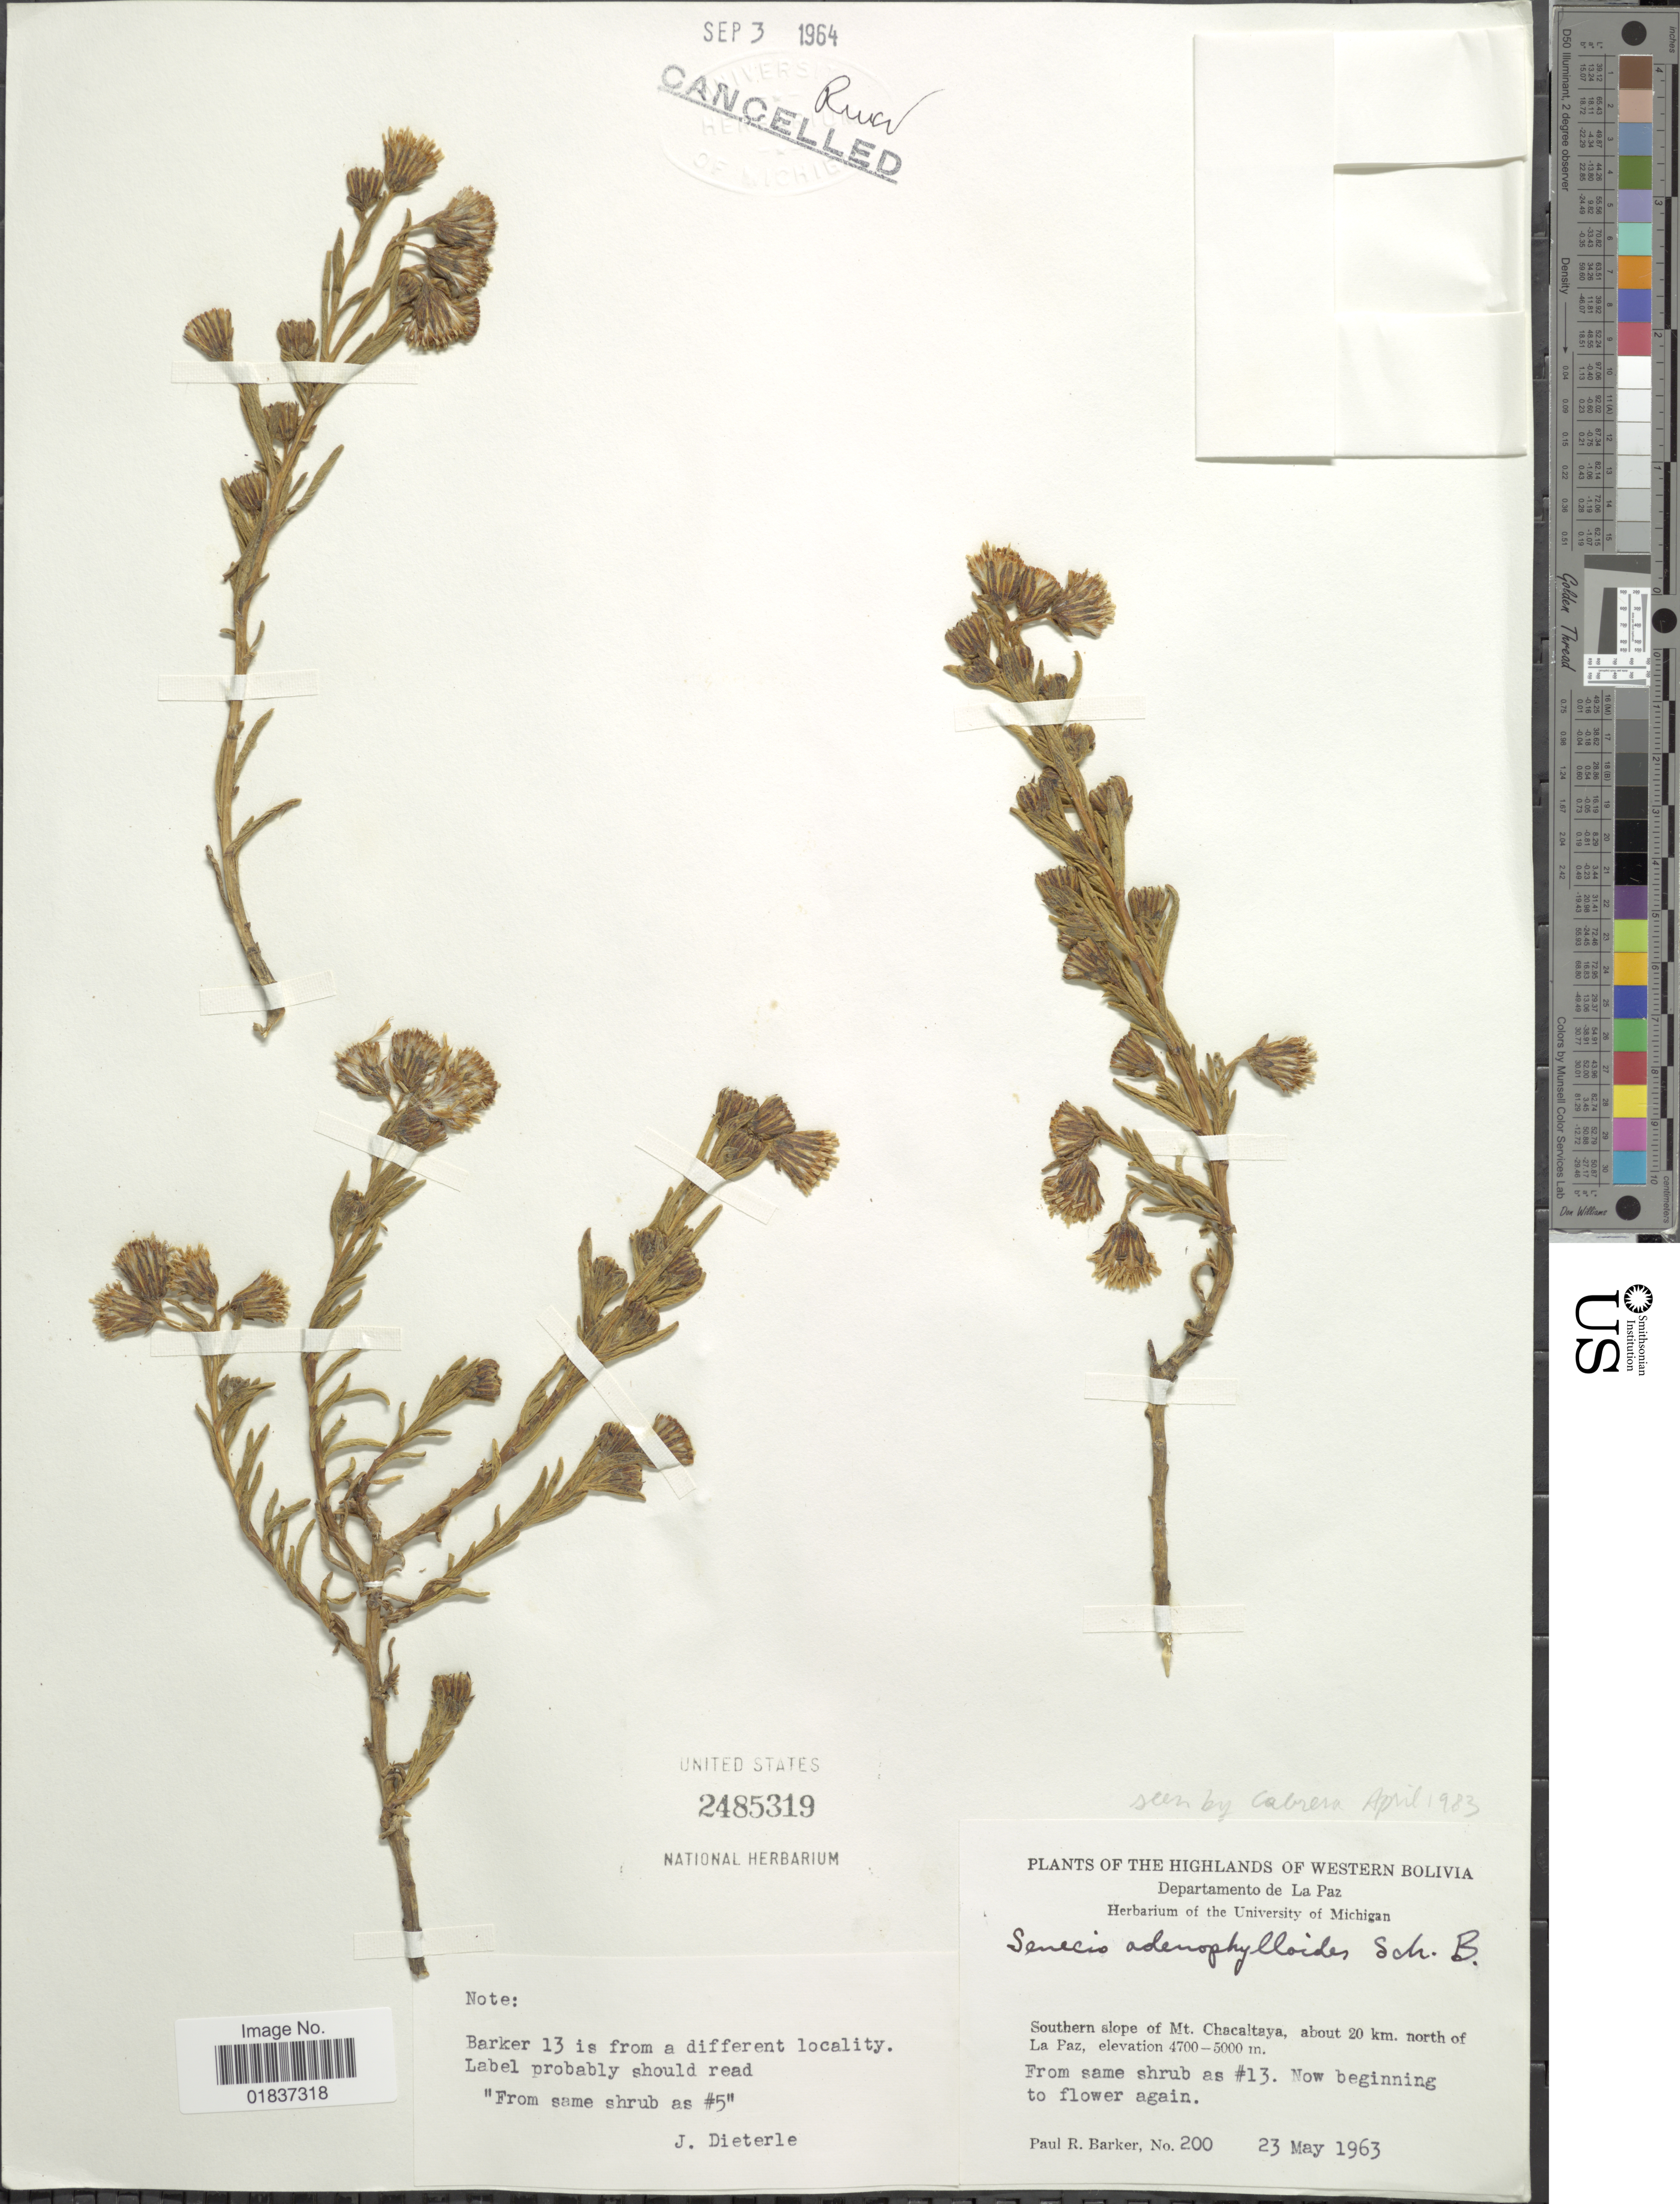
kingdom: Plantae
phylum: Tracheophyta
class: Magnoliopsida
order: Asterales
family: Asteraceae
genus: Senecio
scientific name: Senecio rufescens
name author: DC.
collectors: P. R. Barker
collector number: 200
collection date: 1963-05-23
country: Bolivia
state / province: La Paz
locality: Departamento de La Paz. Southern slope of Mt. Chacaltaya, about 20 km. north of La Paz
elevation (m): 4700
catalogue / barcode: US 2485319